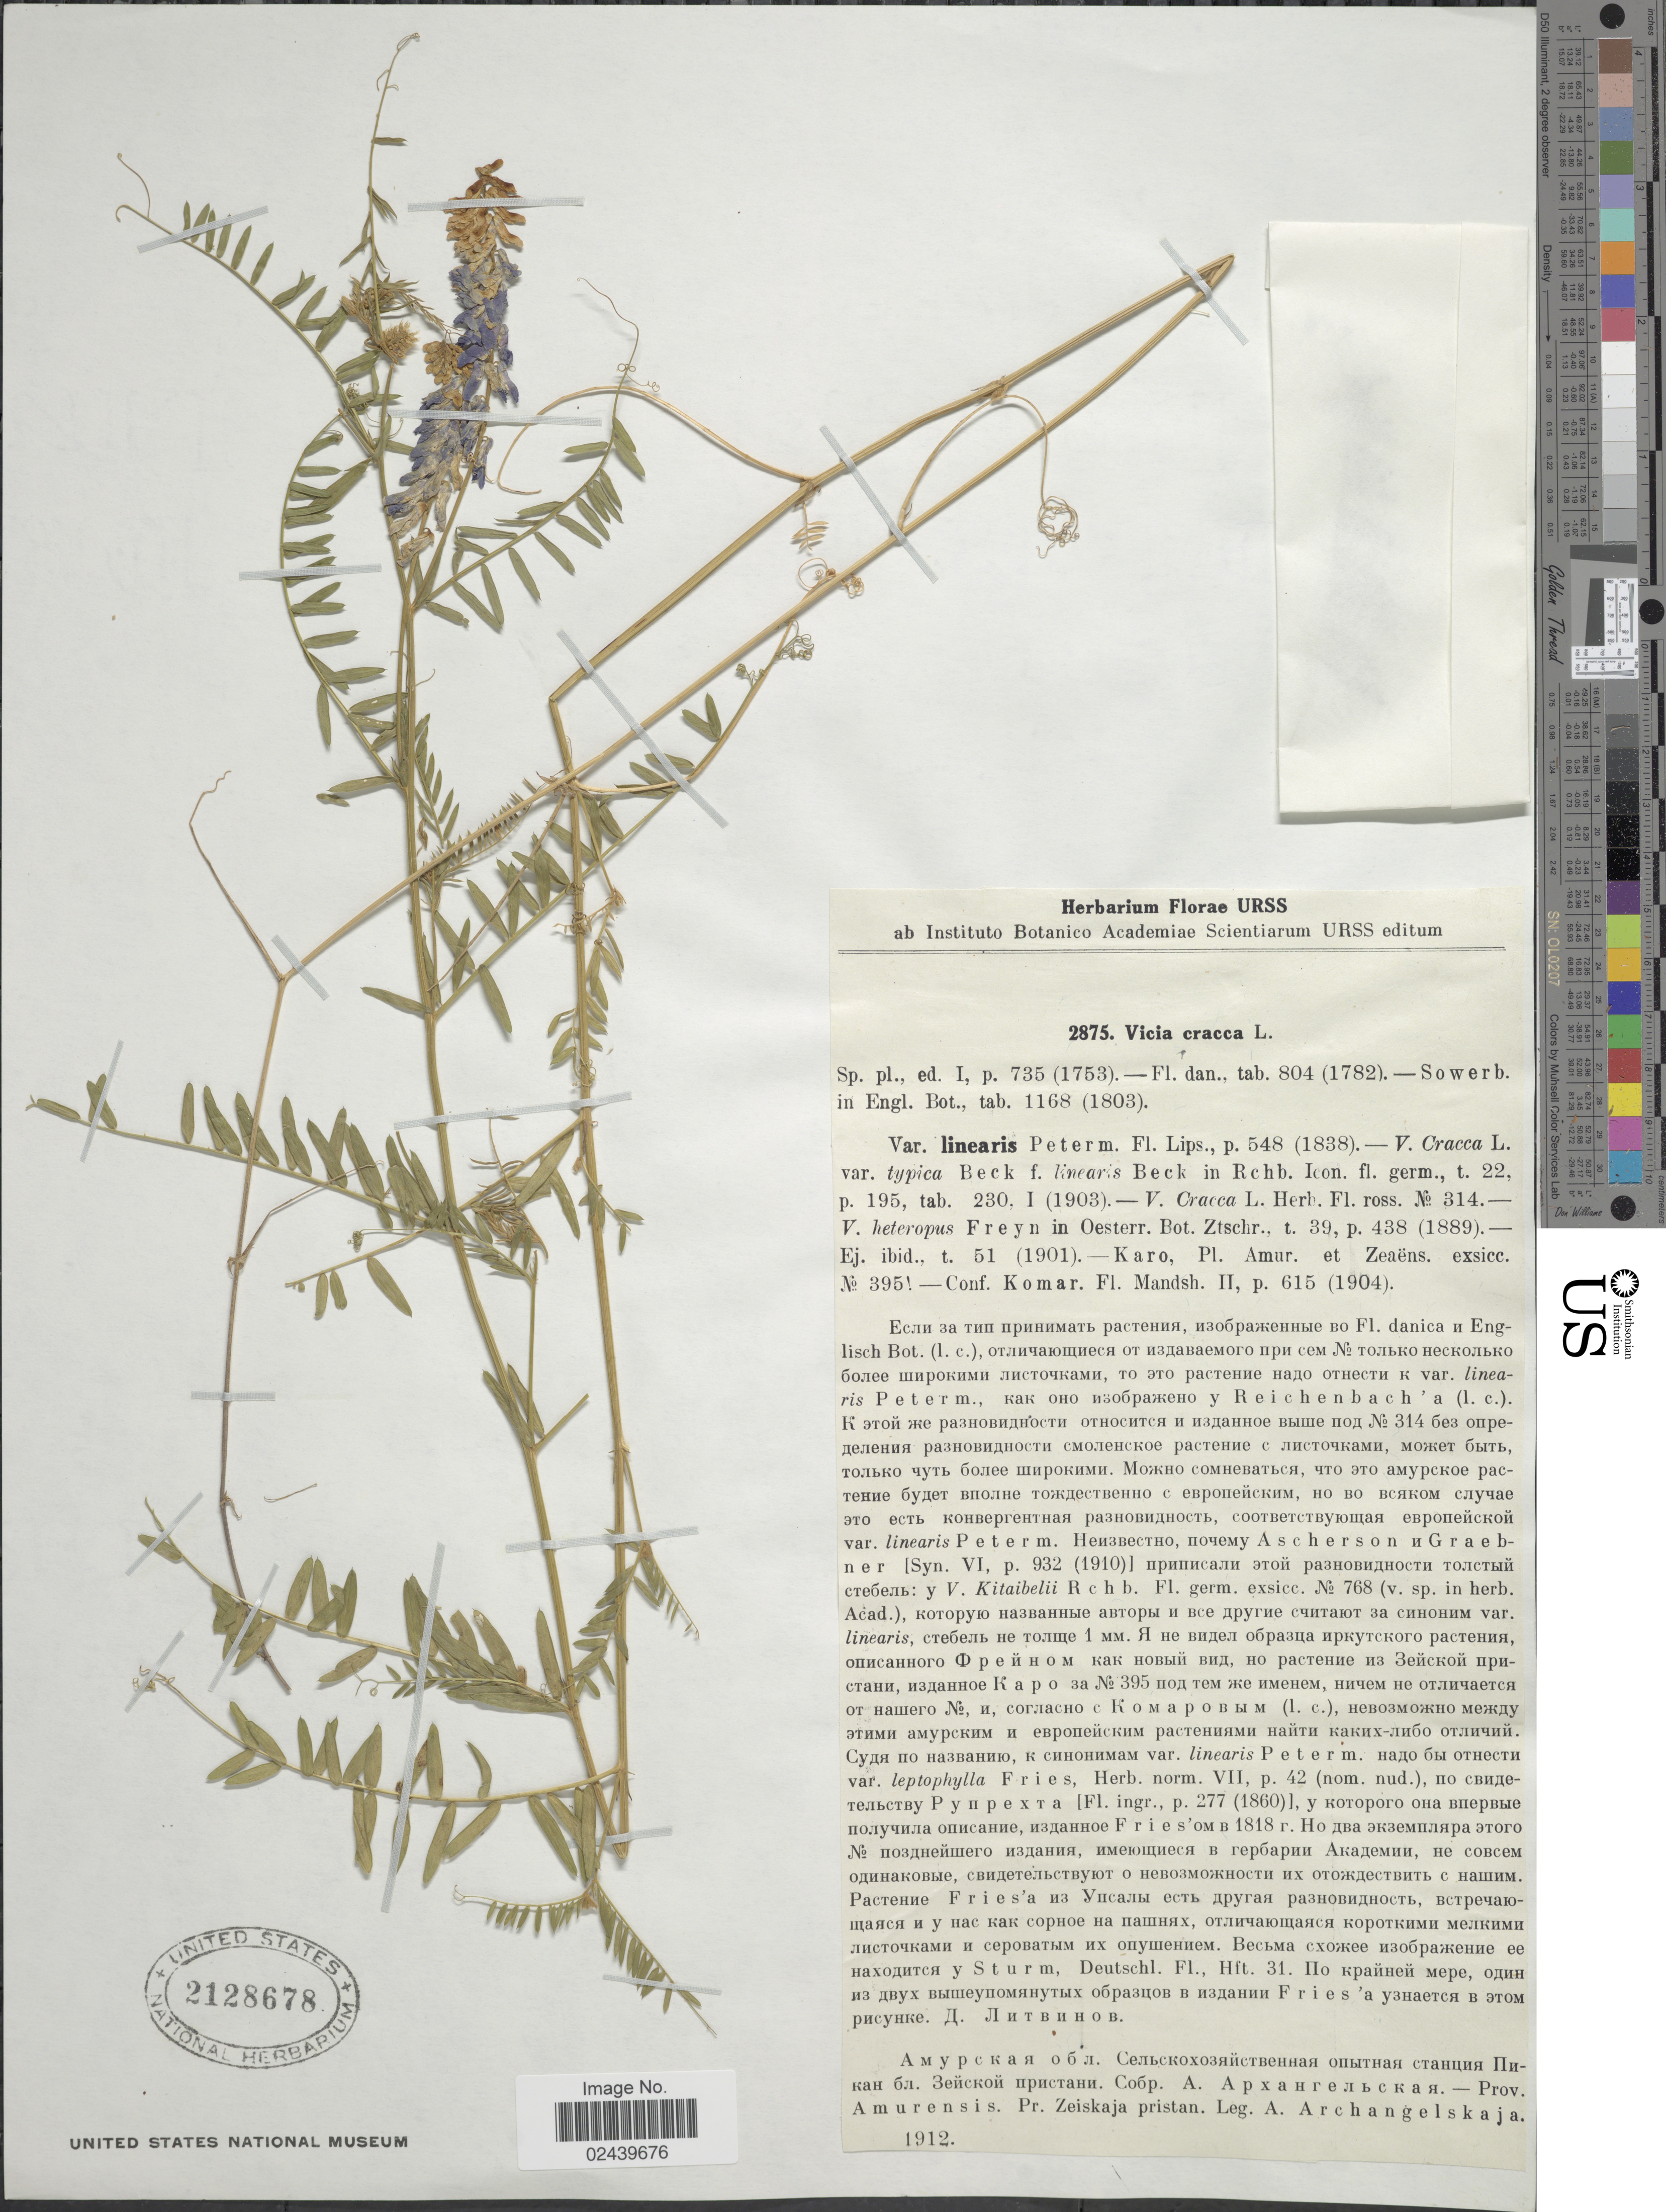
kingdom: Plantae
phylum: Tracheophyta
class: Magnoliopsida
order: Fabales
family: Fabaceae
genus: Vicia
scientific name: Vicia cracca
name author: L.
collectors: A. Archangelskaja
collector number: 2875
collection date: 1912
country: Russian Federation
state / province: Amur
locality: Prov. Amurensis. Pr. Zeiskaja pristan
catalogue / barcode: US 2128678